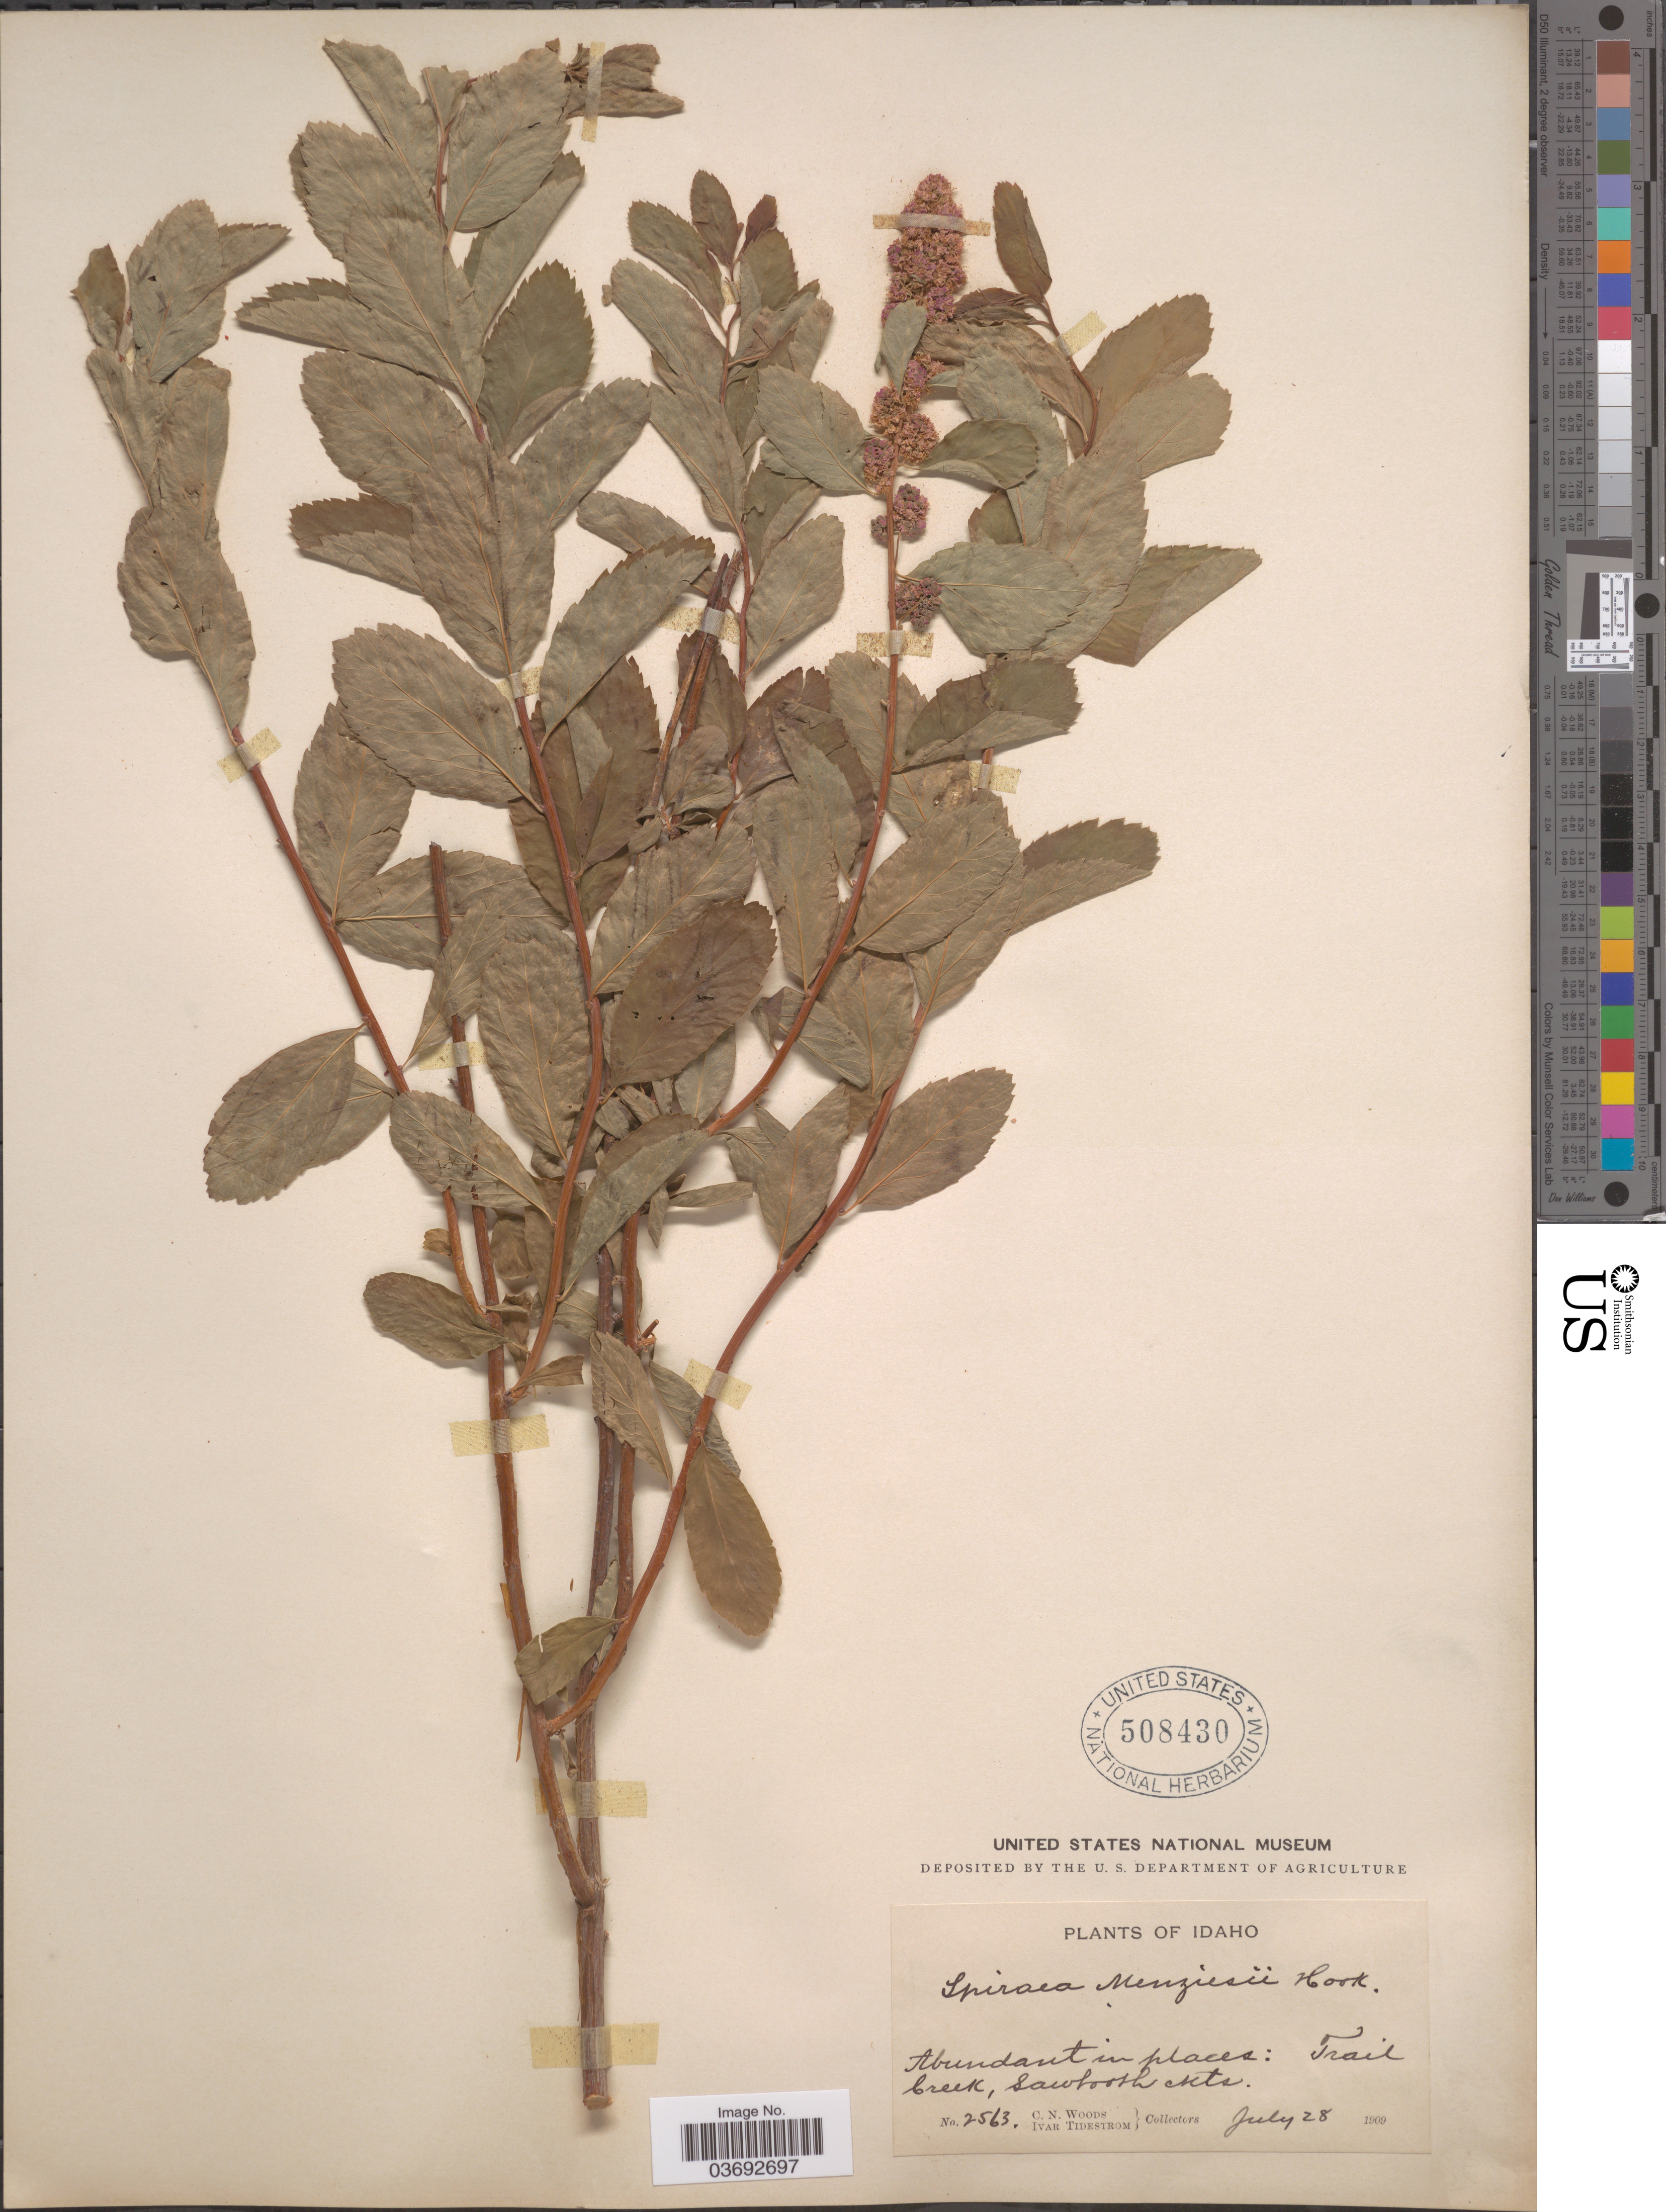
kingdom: Plantae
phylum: Tracheophyta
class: Magnoliopsida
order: Rosales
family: Rosaceae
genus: Spiraea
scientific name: Spiraea menziesii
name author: Hook.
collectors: C. Woods & I. F. Tidestrom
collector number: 2563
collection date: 1909-07-28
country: United States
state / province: Idaho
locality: Trail Creek, Sawtooth Mts.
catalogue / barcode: US 508430